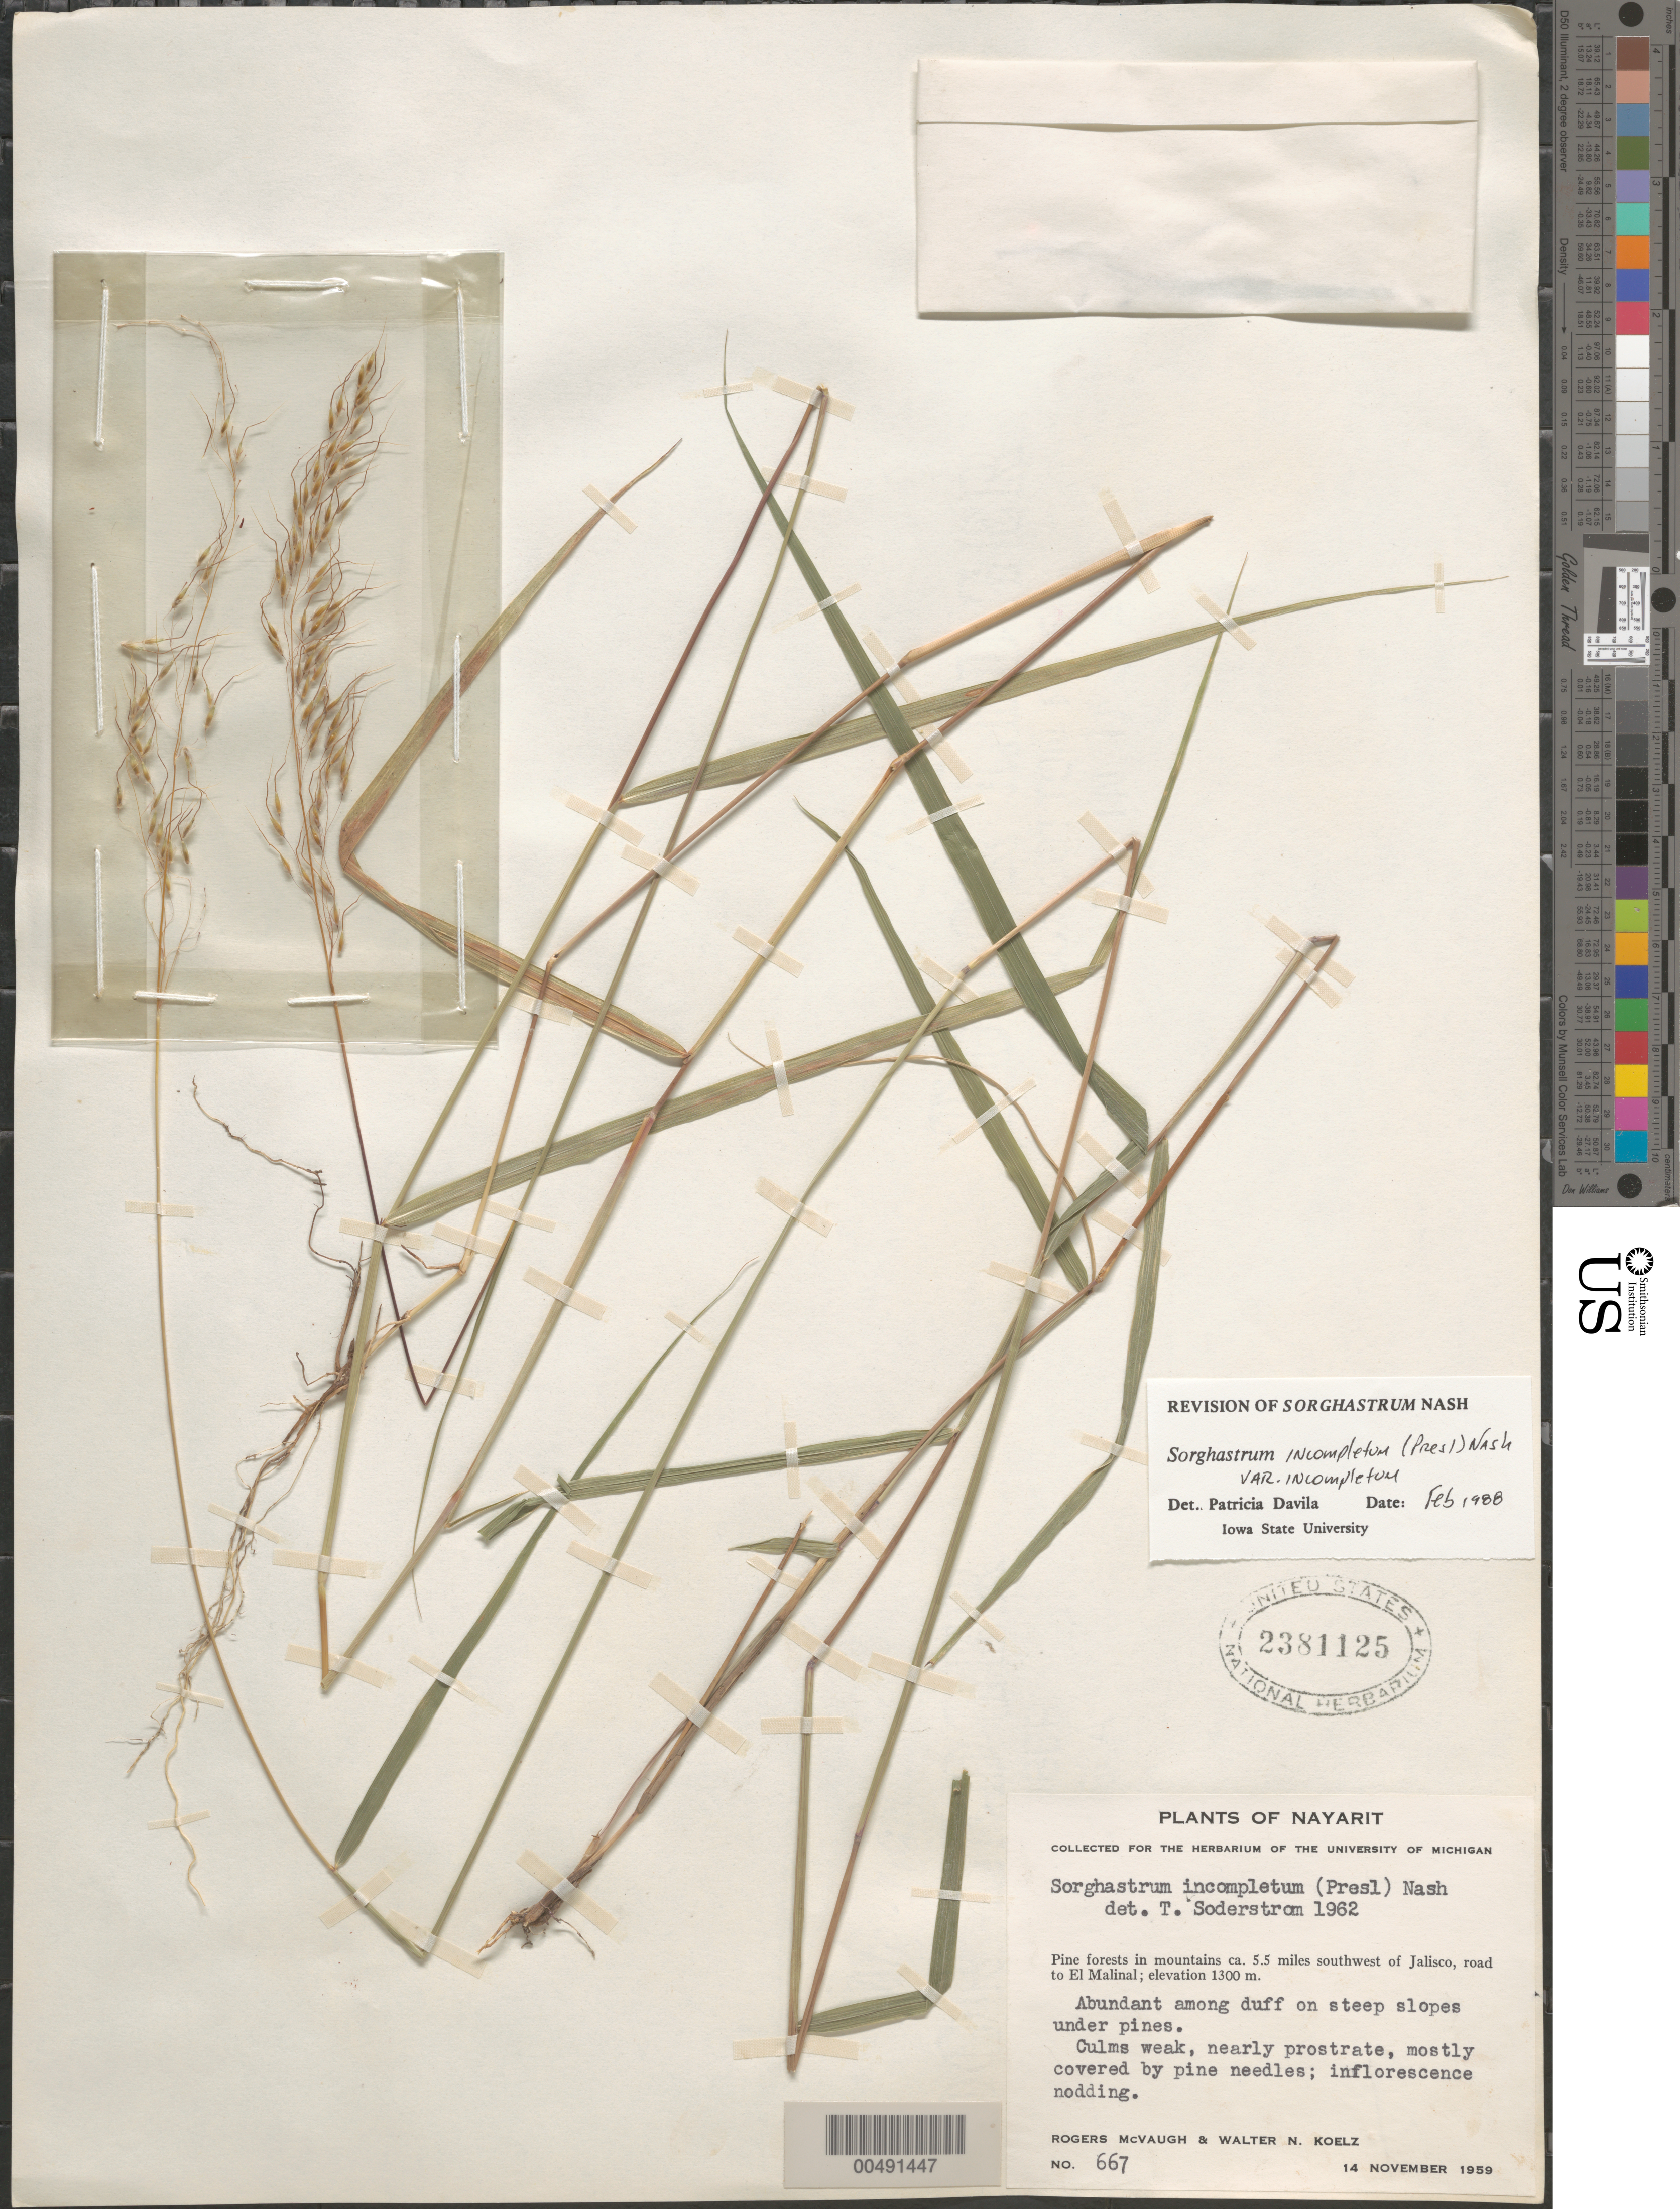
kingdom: Plantae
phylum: Tracheophyta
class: Liliopsida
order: Poales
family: Poaceae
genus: Sorghastrum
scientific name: Sorghastrum incompletum var. incompletum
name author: (J. Presl) Nash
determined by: Dávila, P. D.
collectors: R. McVaugh & W. N. Koelz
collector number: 667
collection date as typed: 14 Nov 1959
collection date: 1959-11-14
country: Mexico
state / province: Nayarit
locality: Ca. 5.5 mi SW of Jalisco, rd to El Malinal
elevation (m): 1300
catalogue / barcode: US 2381125